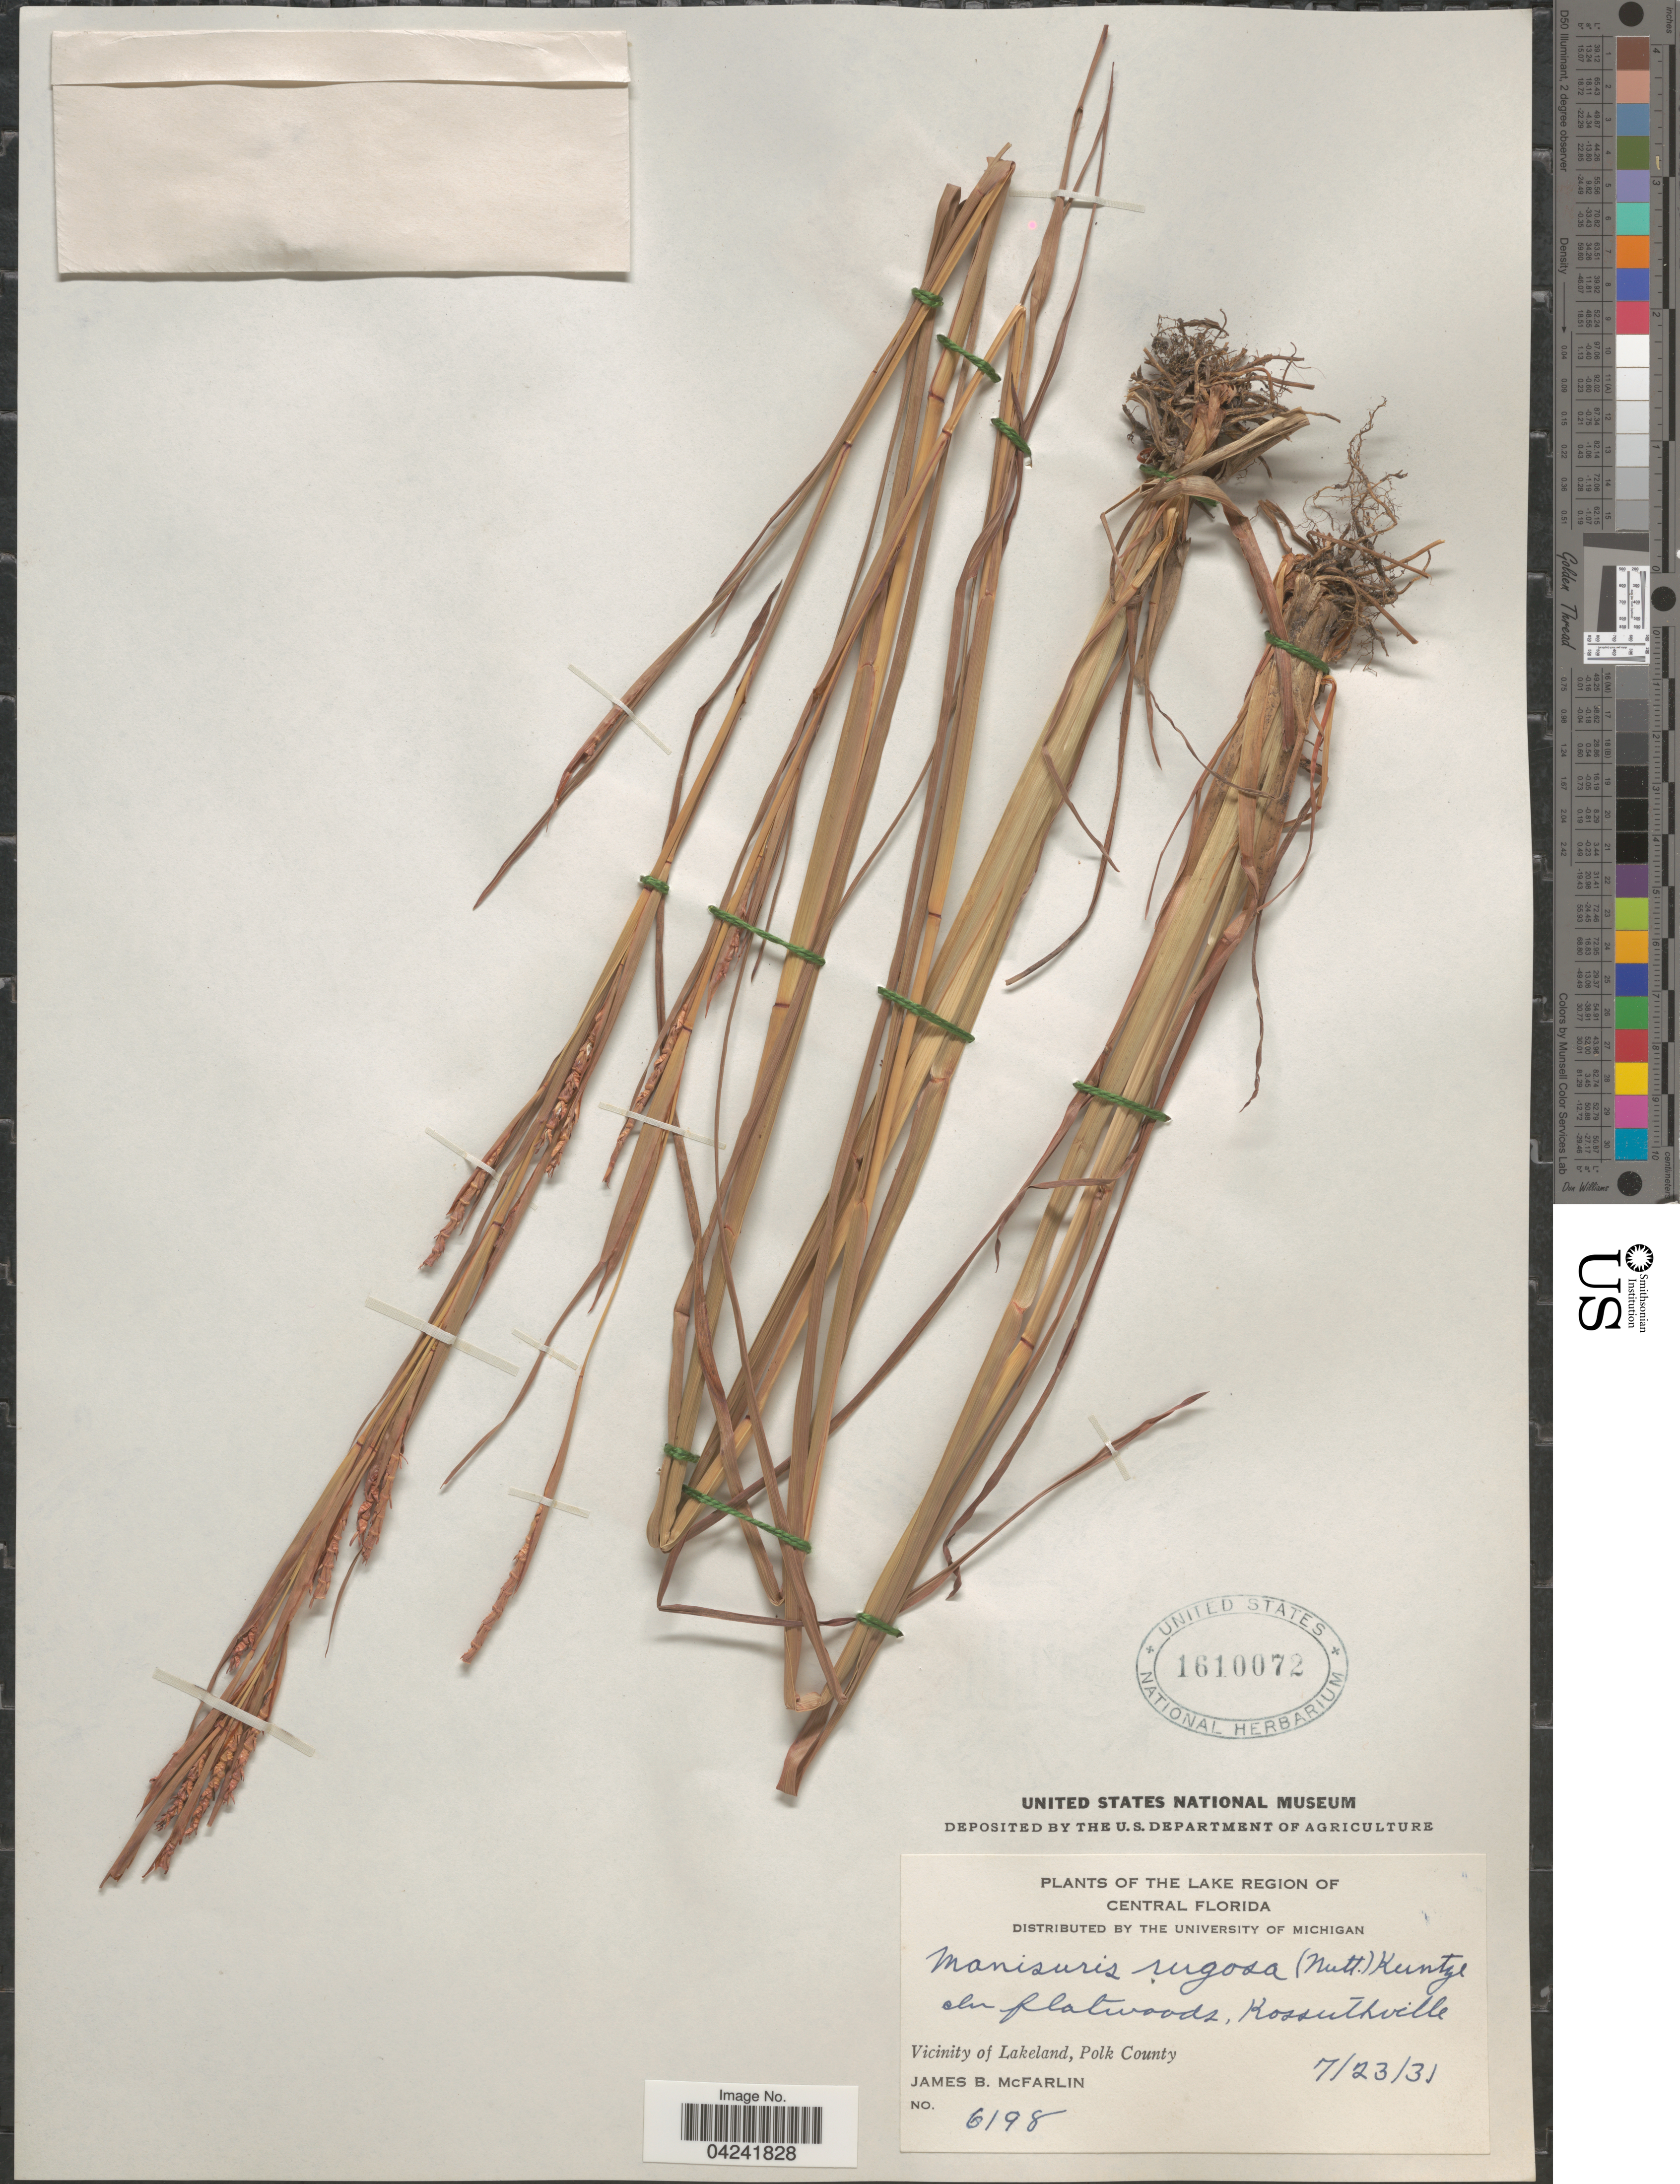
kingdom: Plantae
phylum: Tracheophyta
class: Liliopsida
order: Poales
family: Poaceae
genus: Mnesithea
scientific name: Mnesithea rugosa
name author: (Nutt.) de Koning & Sosef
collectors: J. McFarlin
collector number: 6198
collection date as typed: Transcribed d/m/y: 23/7/31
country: United States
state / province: Florida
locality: The Lake Region of Central Florida. In flatwoods, Kossuthville. Vicinity of Lakeland, Polk County.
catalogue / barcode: US 1610072